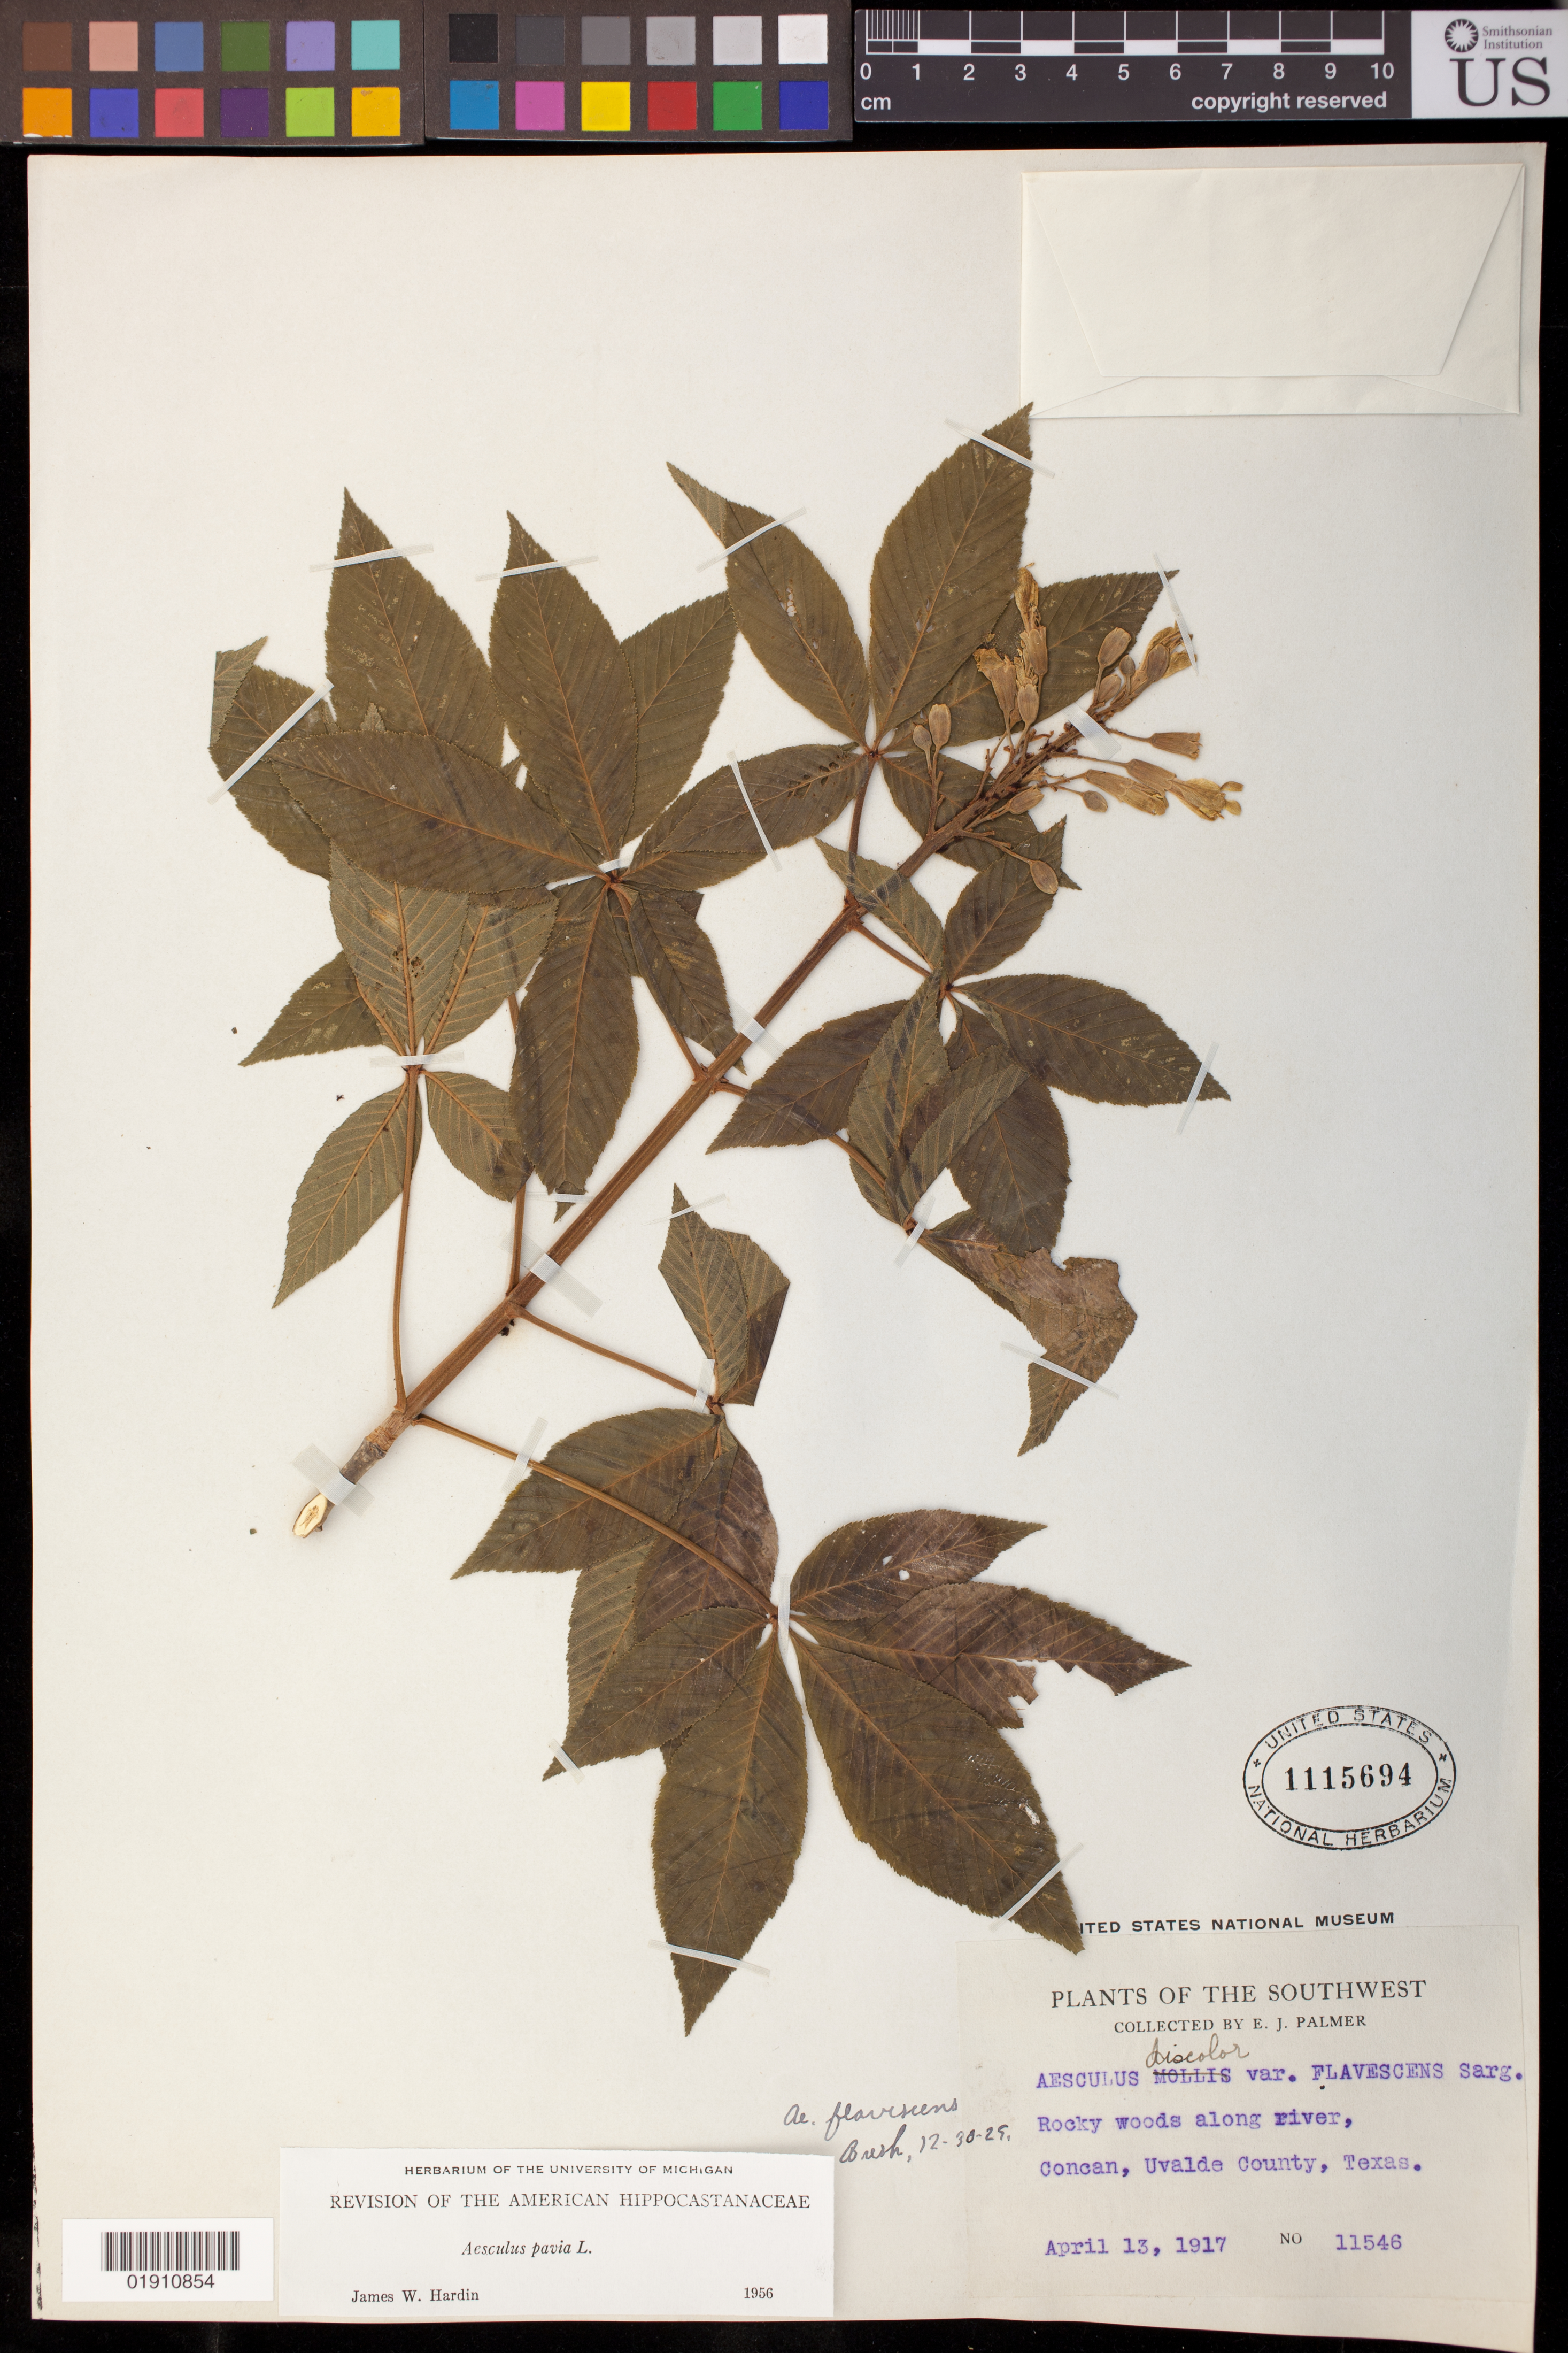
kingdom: Plantae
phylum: Tracheophyta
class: Magnoliopsida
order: Sapindales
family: Sapindaceae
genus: Aesculus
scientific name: Aesculus pavia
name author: L.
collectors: E. J. Palmer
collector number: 11546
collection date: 1917-04-13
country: United States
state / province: Texas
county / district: Uvalde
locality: Rocky woods along river, Concan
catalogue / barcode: US 1115694